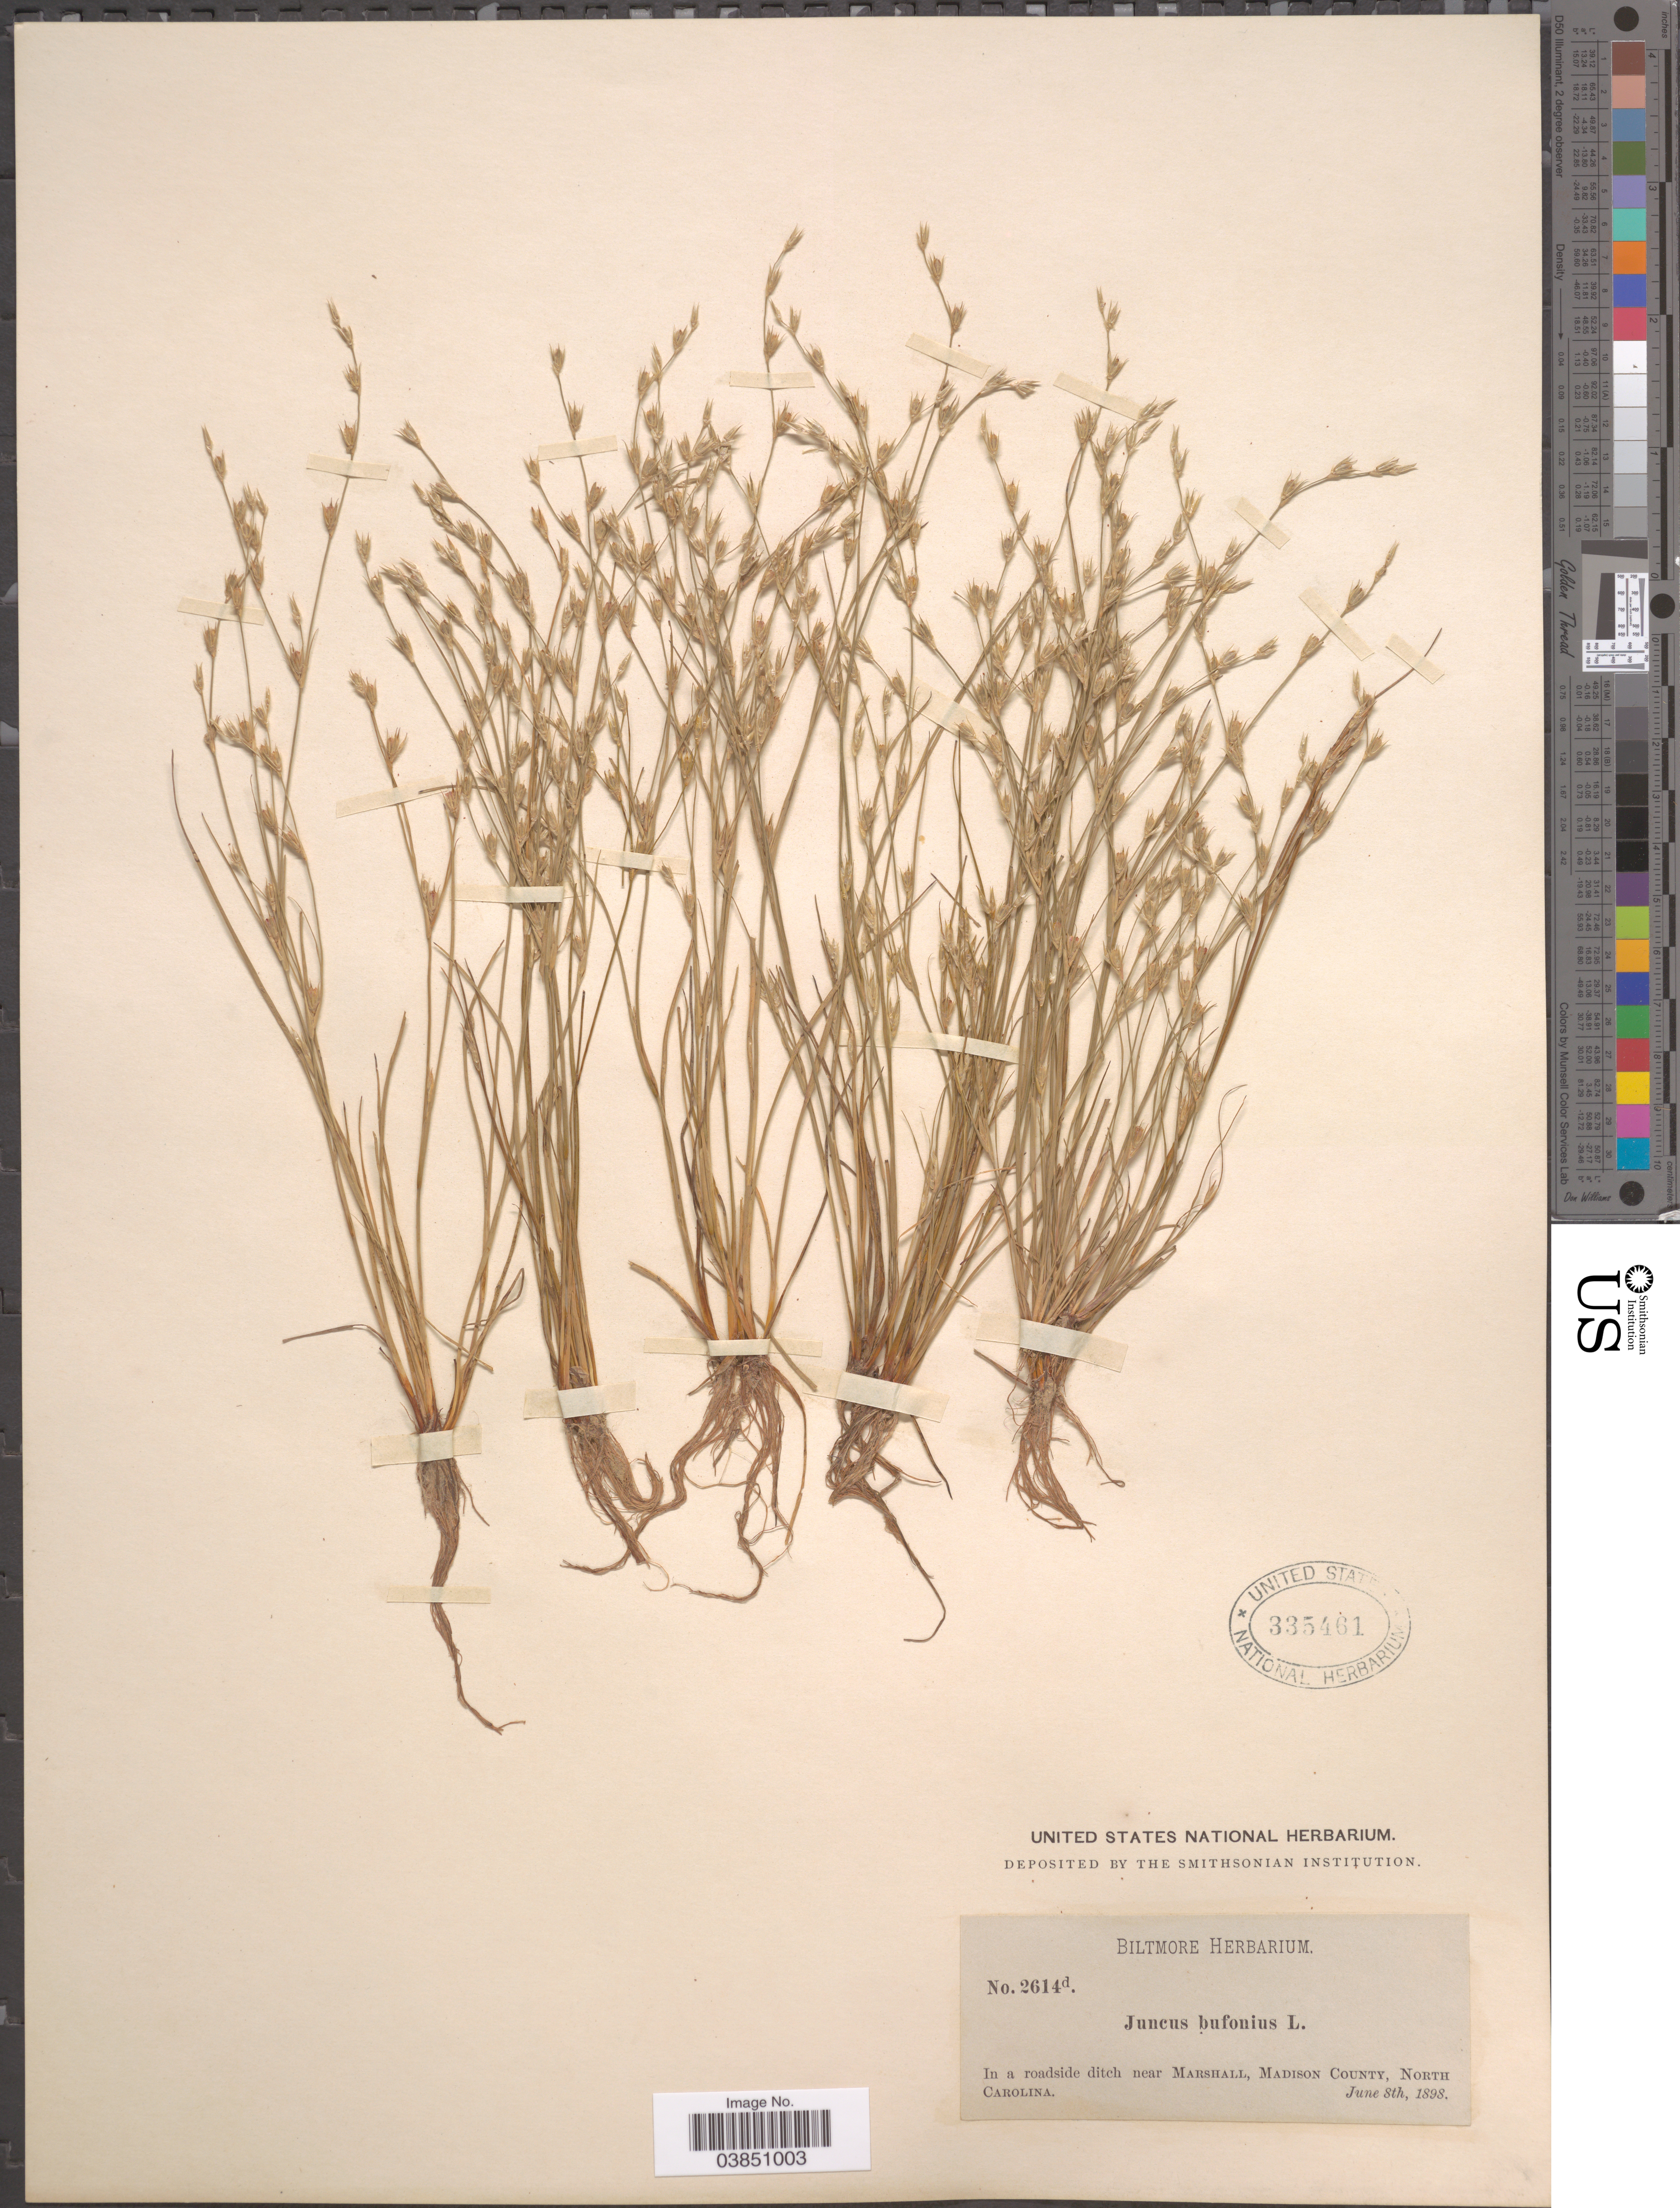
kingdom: Plantae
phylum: Tracheophyta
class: Liliopsida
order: Poales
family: Juncaceae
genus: Juncus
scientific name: Juncus bufonius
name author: L.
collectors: ex herb. Biltmore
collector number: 2614d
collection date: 1898-06-08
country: United States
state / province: North Carolina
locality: Near Marshall, Madison County.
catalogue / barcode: US 335461